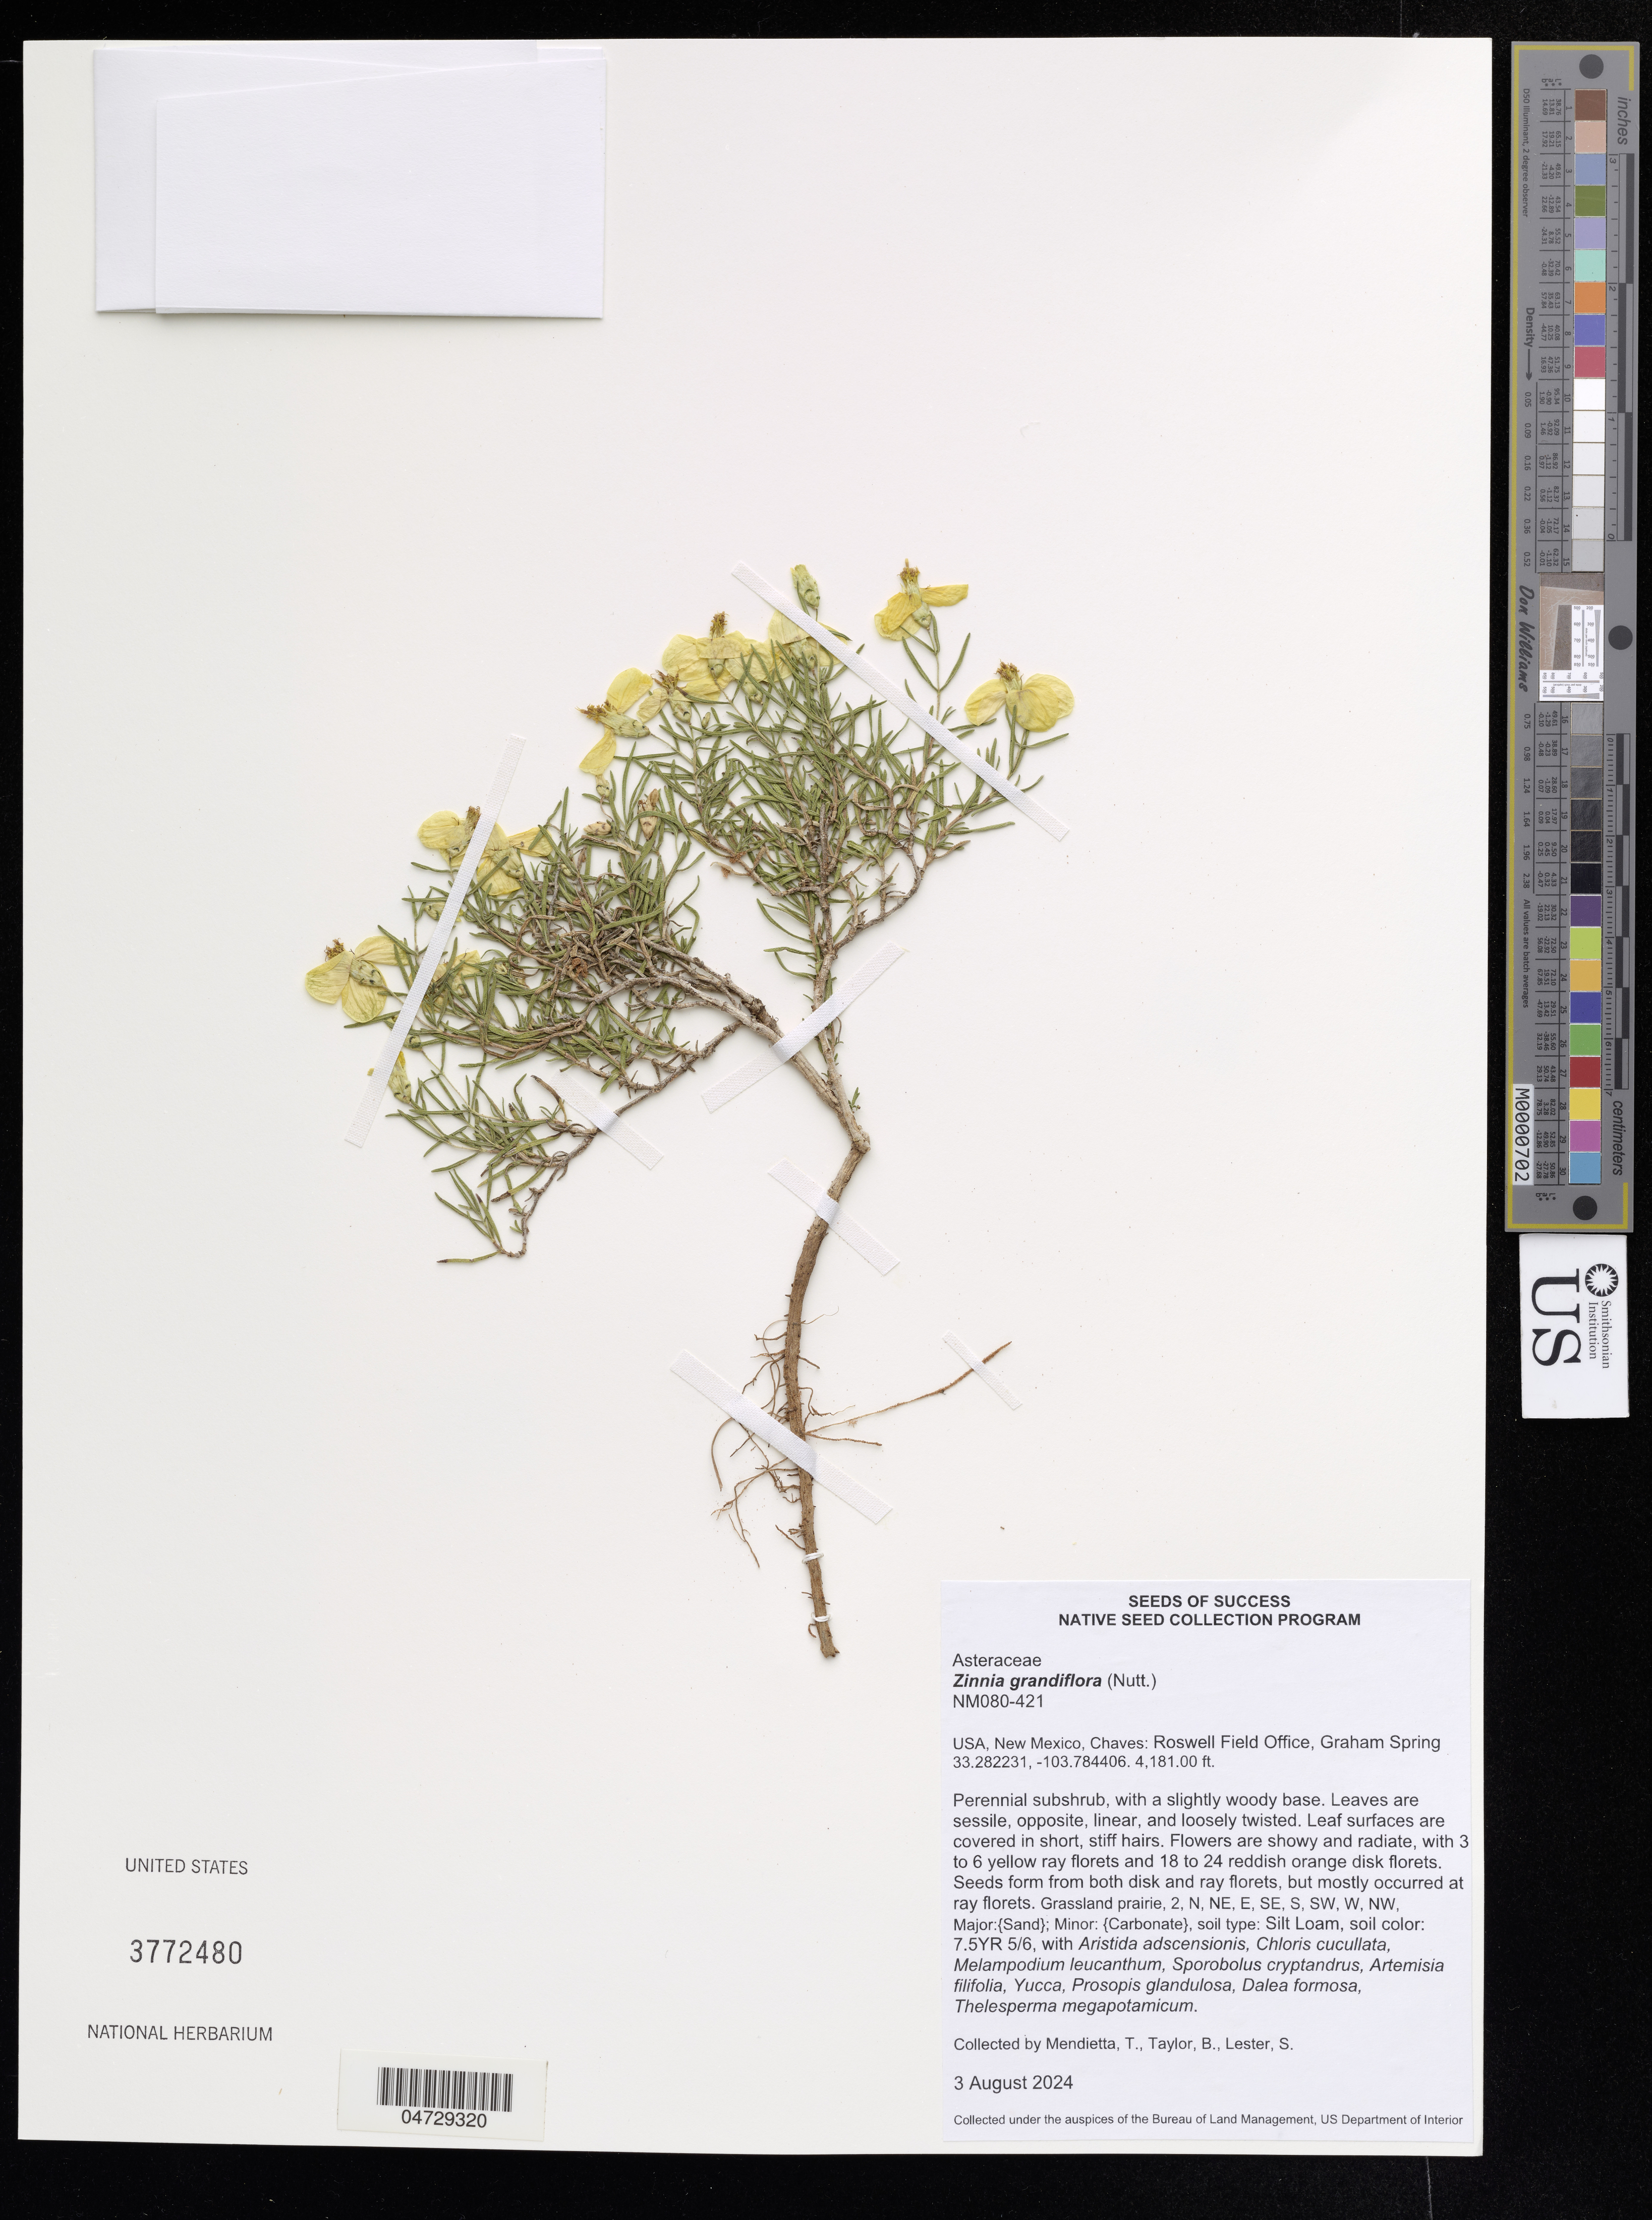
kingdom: Plantae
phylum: Tracheophyta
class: Magnoliopsida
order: Asterales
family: Asteraceae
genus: Zinnia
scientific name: Zinnia grandiflora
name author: Nutt.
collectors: T. Mendietta, B. Taylor & S. Lester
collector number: NM080-421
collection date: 2024-08-03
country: United States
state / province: New Mexico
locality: USA, New Mexico, Chaves: Roswell Field Office, Graham Spring.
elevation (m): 1274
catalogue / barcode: US 3772480